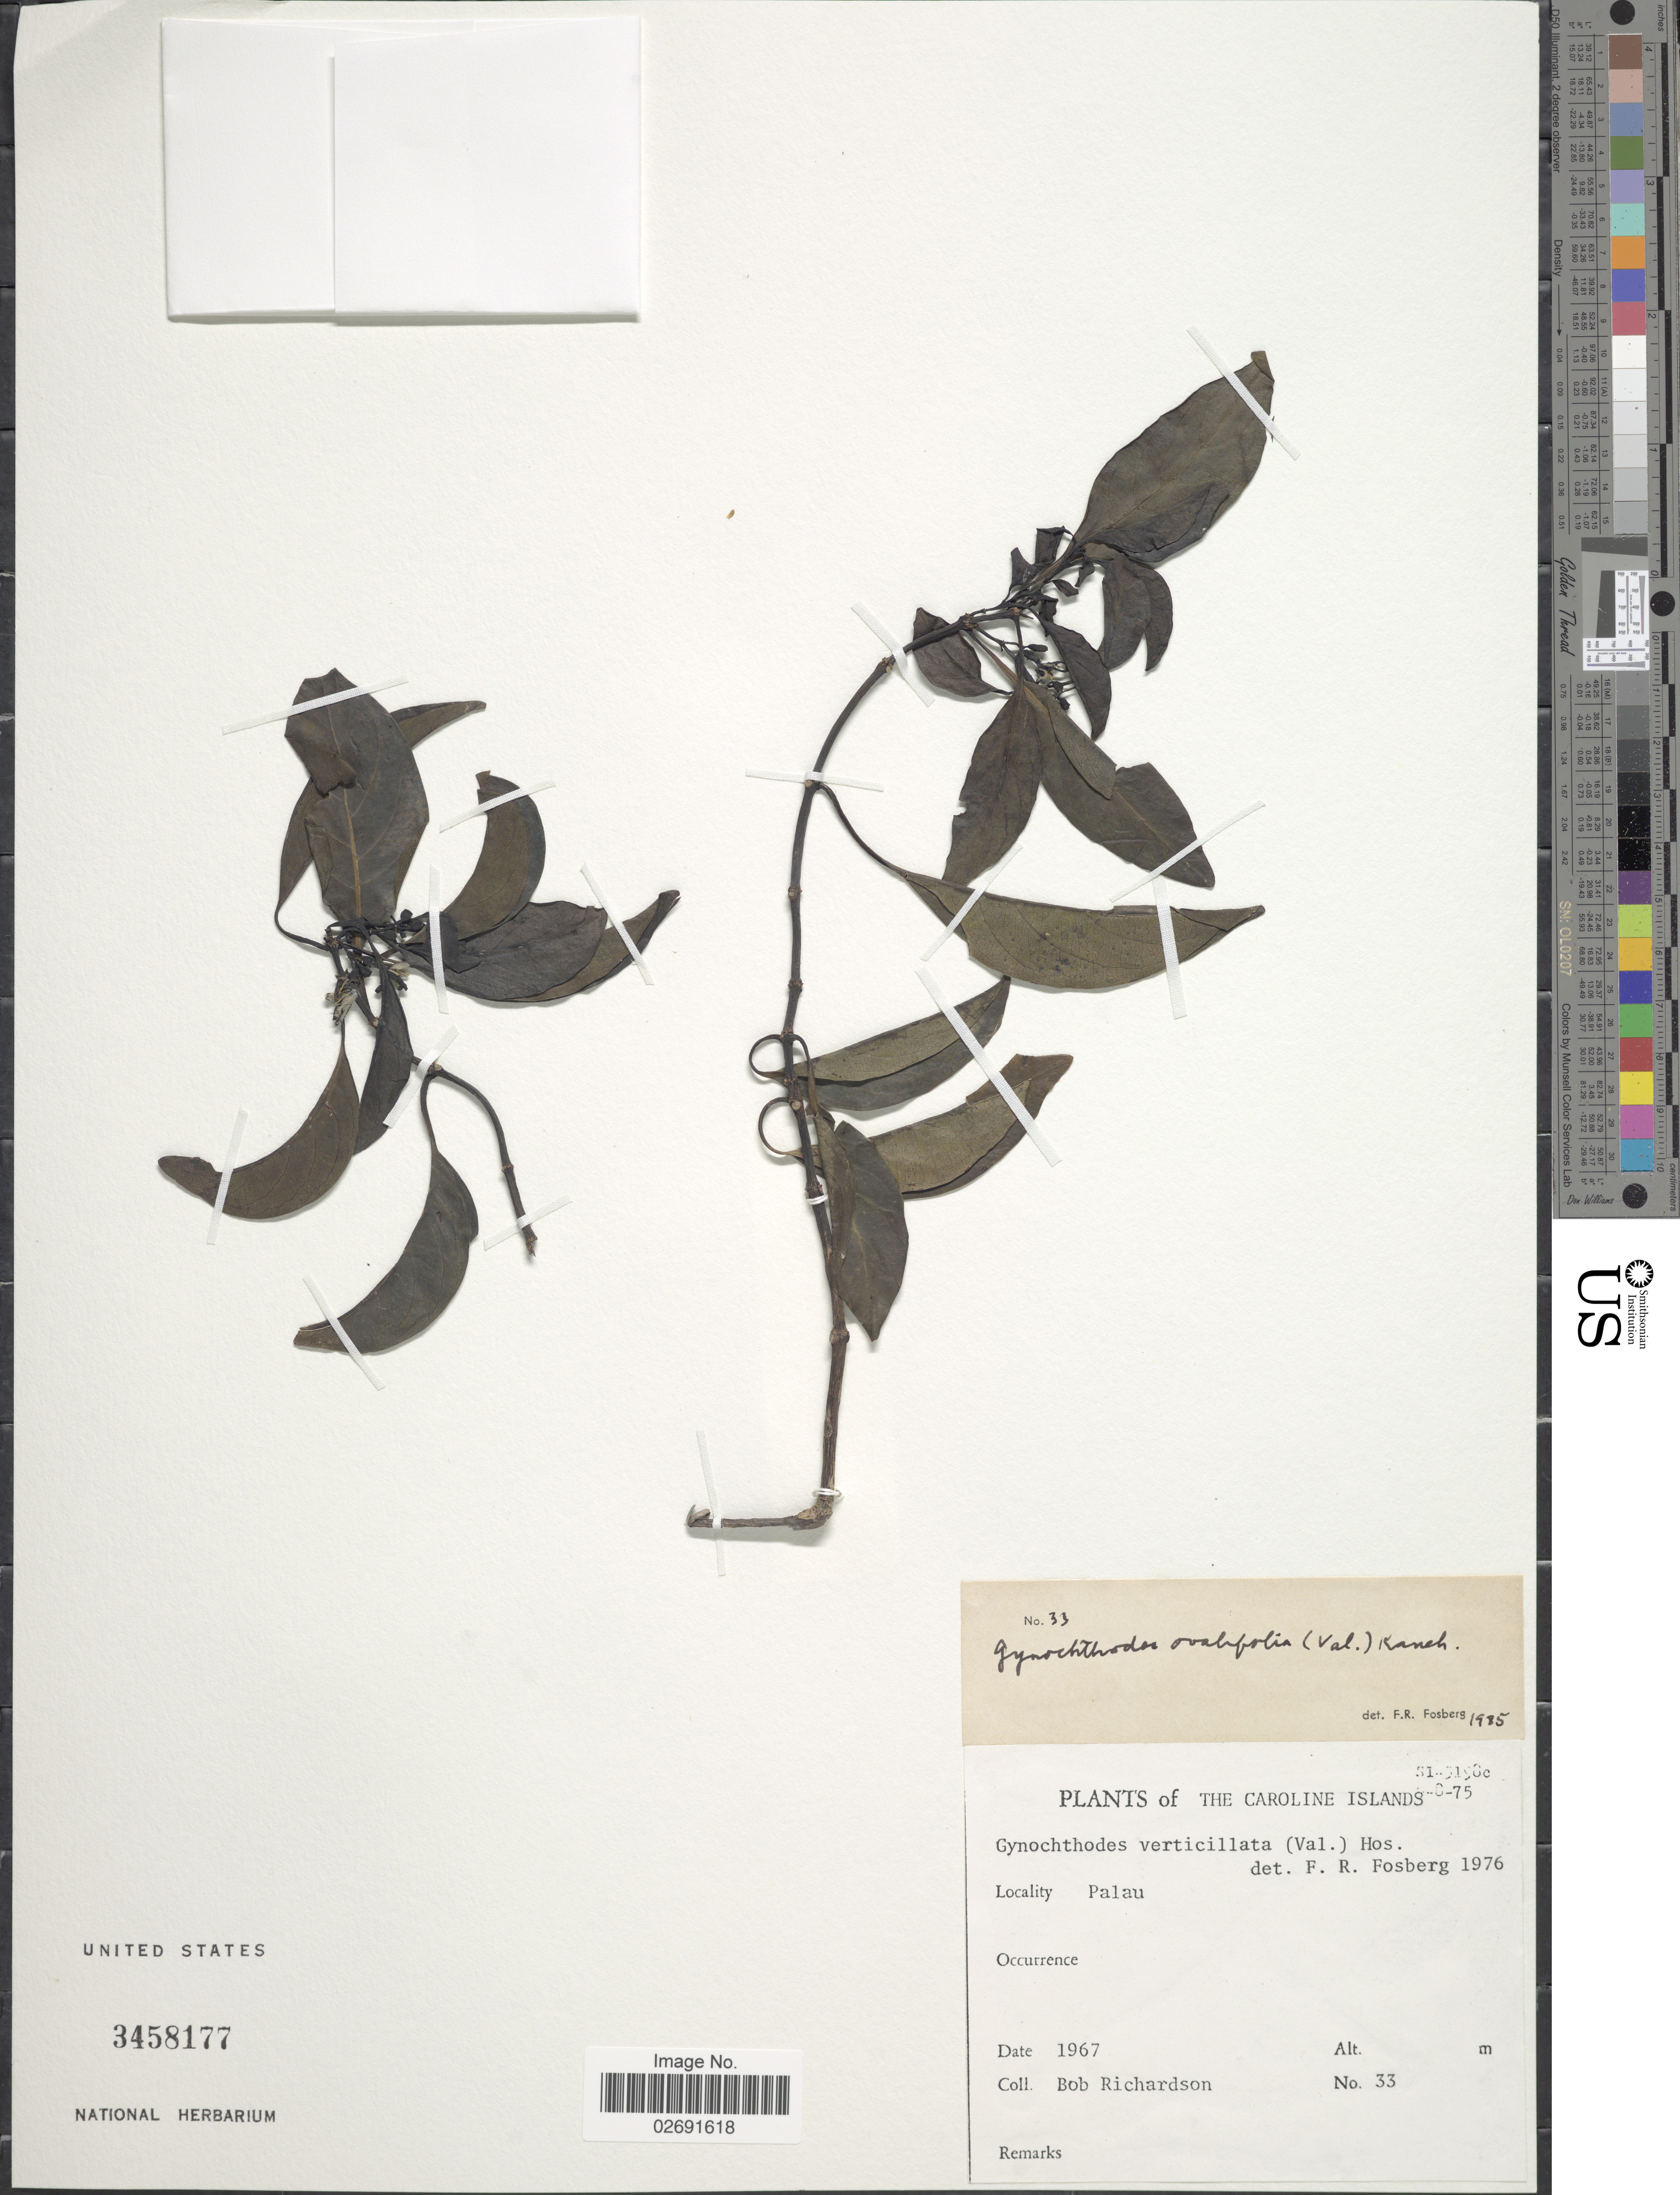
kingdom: Plantae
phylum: Tracheophyta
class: Magnoliopsida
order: Gentianales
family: Rubiaceae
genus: Gynochthodes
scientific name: Gynochthodes epiphytica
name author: (Rech. f.) A.C. Sm. & S.P. Darwin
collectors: B. Richardson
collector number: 33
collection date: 1967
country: Palau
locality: Caroline Islands. Palau.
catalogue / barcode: US 3458177